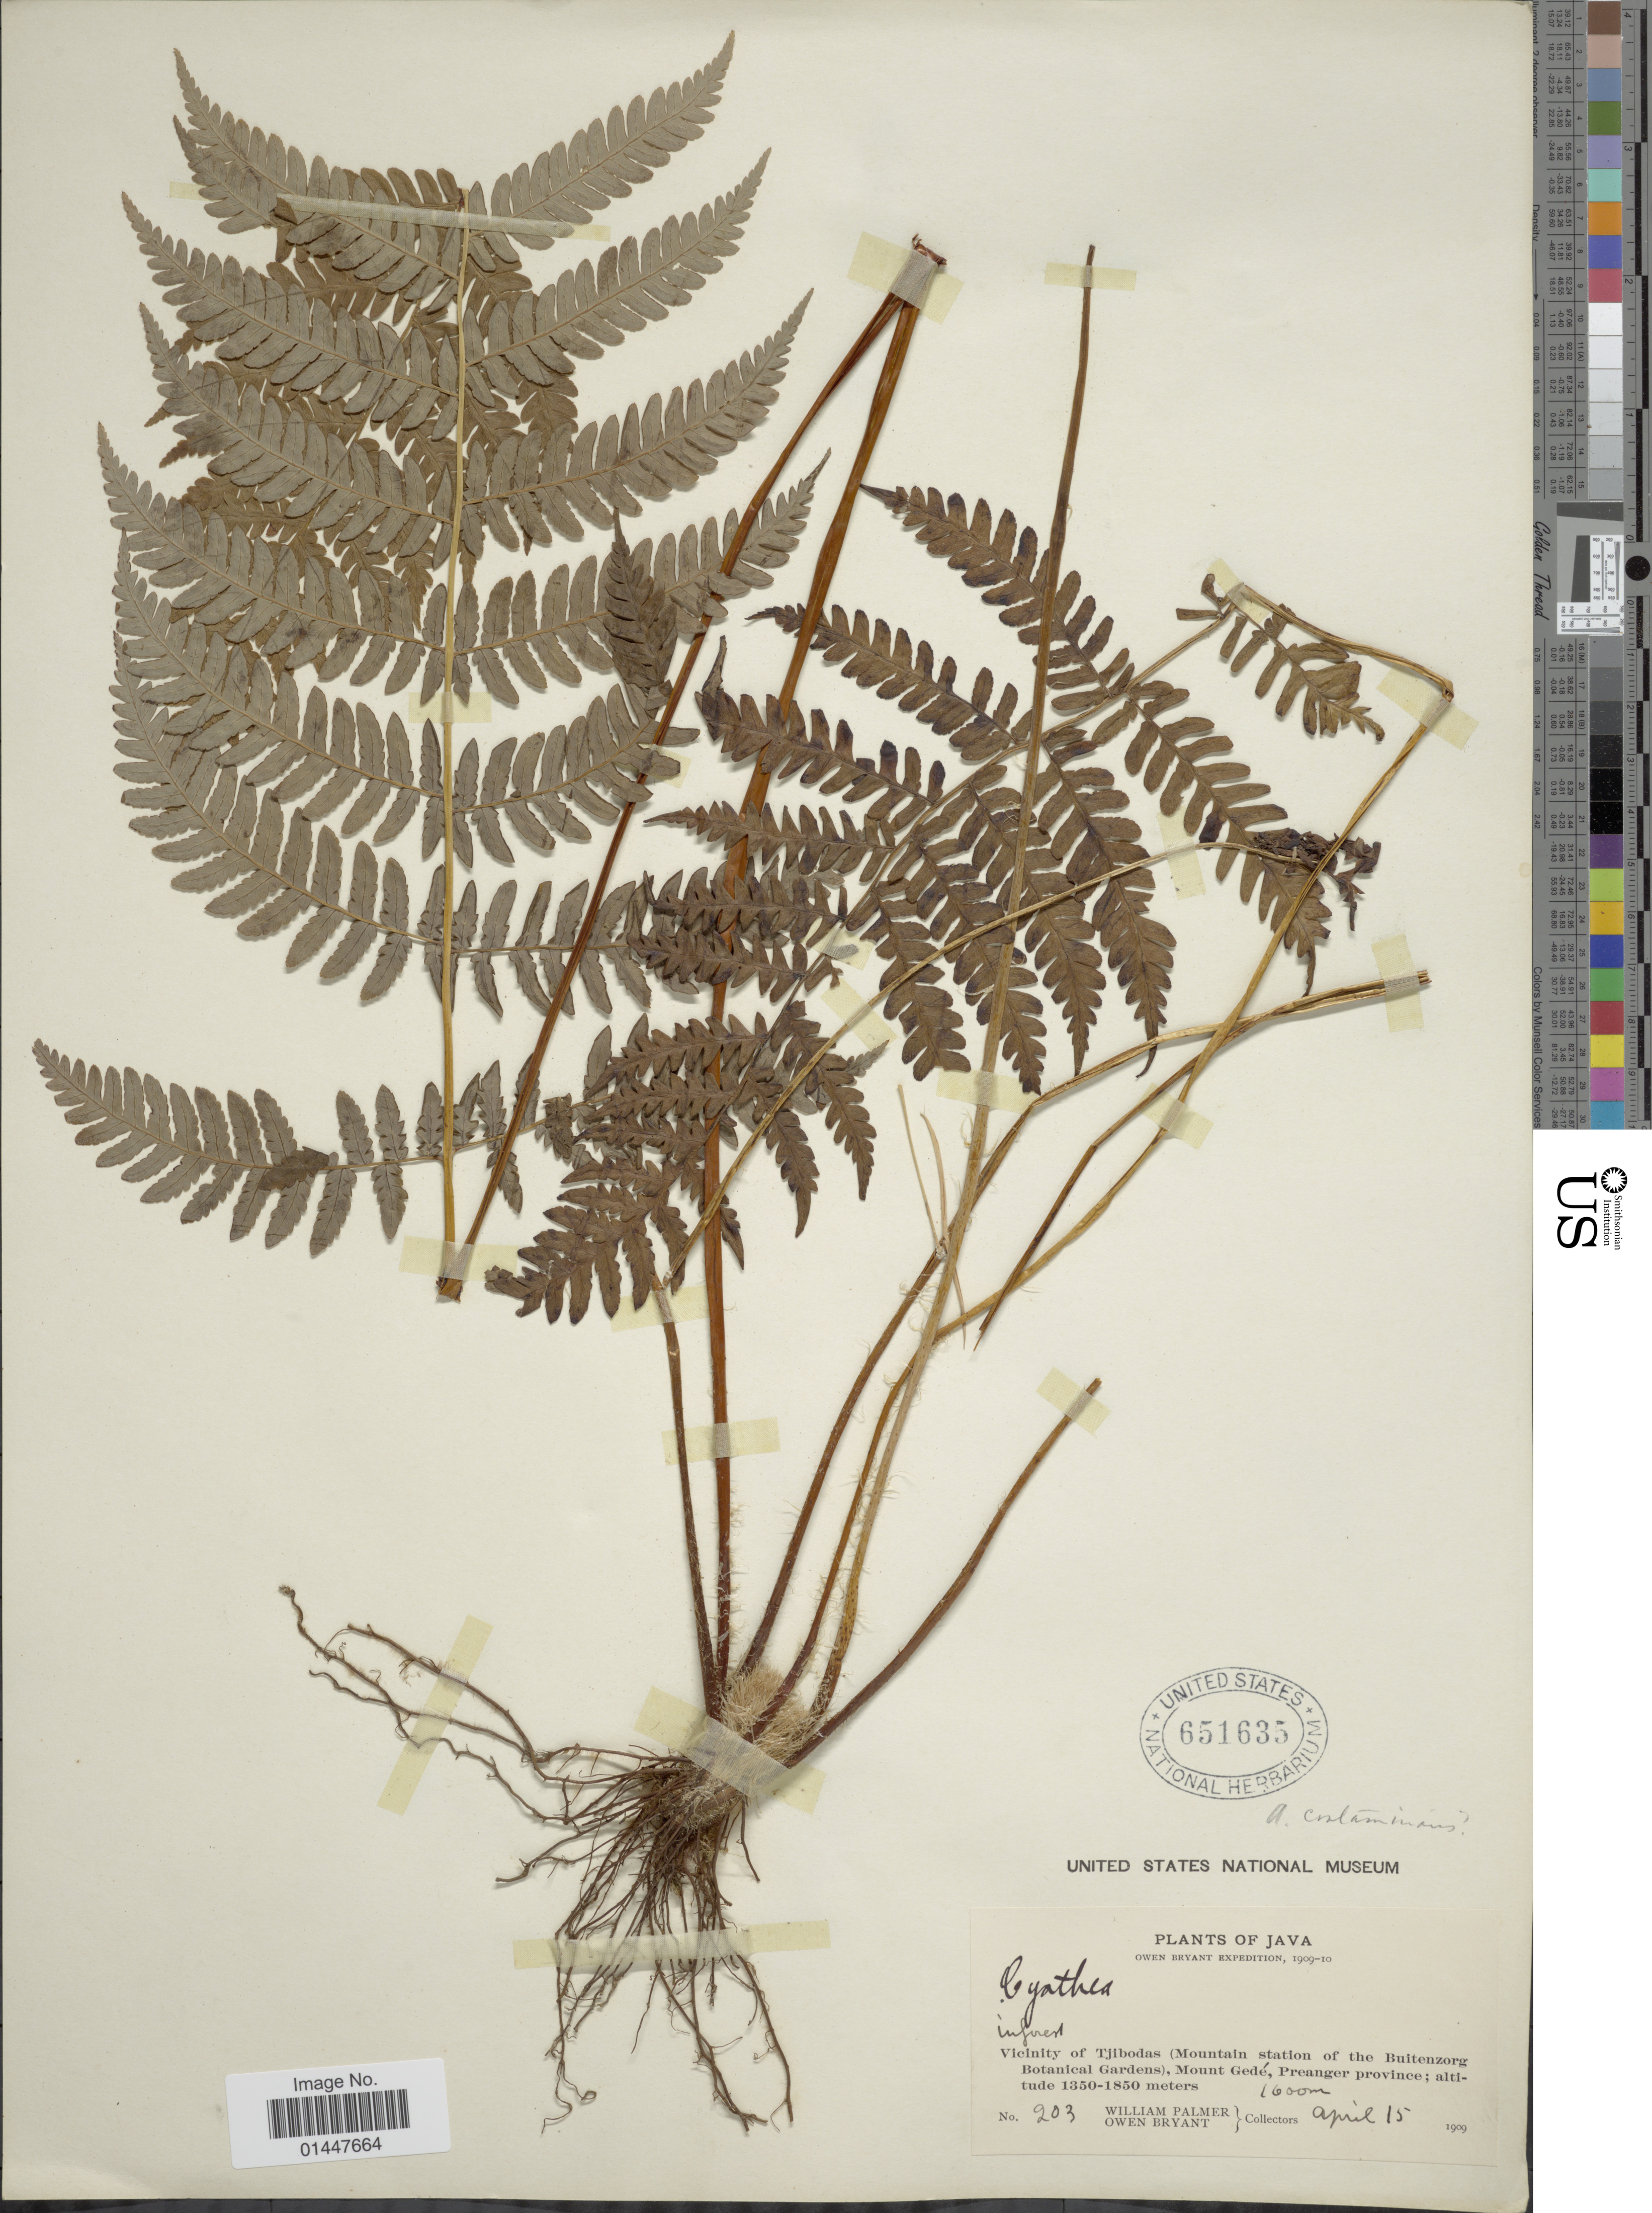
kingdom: Plantae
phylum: Tracheophyta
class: Polypodiopsida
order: Cyatheales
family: Cyatheaceae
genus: Sphaeropteris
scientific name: Sphaeropteris glauca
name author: (Blume) R.M. Tryon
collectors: W. Palmer & O. Bryant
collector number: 203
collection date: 1909-04-15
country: Indonesia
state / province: Java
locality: Vicinity of Tjibodas (Mountain station on Buitenzorg Botanical Gardens), Mount Gede, Preanger province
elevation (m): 1600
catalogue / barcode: US 651635